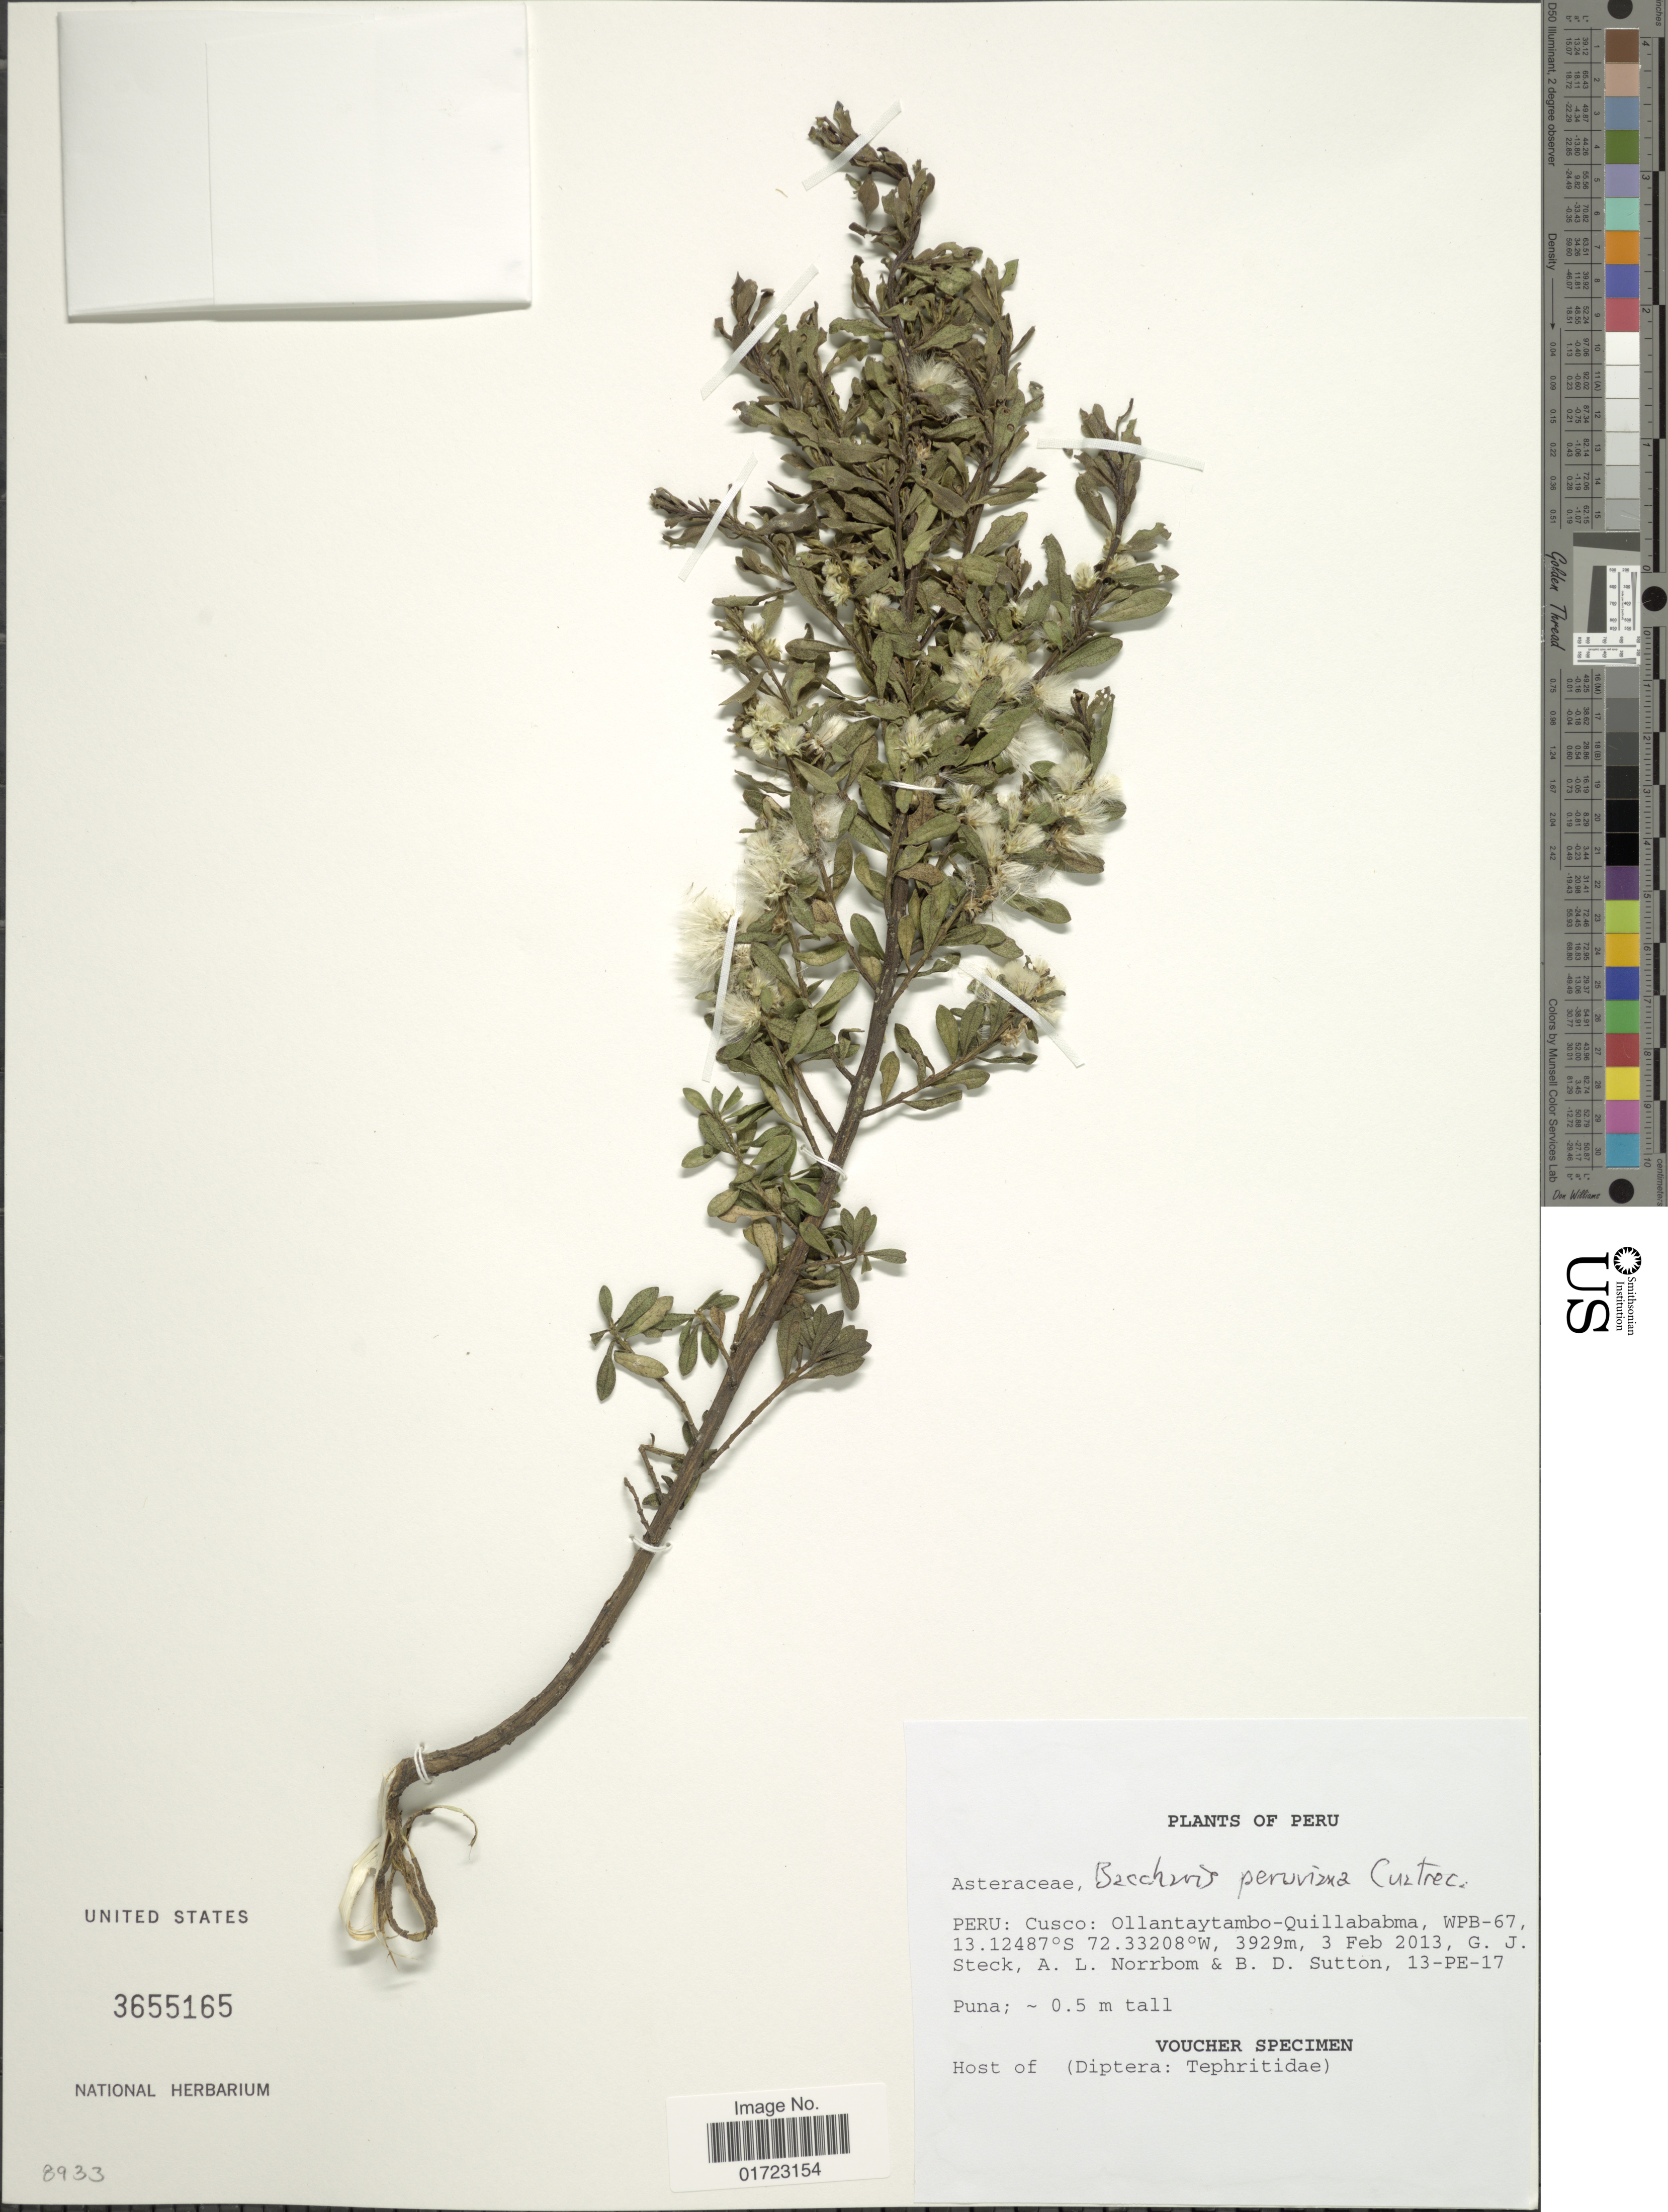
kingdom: Plantae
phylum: Tracheophyta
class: Magnoliopsida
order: Asterales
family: Asteraceae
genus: Baccharis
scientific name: Baccharis peruviana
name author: Cuatrec.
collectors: G. Steck, A. L. Norrbom & B. Sutton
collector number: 13-PE-17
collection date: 2013-02-03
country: Peru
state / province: Cusco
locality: Ollantaytambo-Quillobabma, WPB - 67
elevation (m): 3929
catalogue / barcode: US 3655165